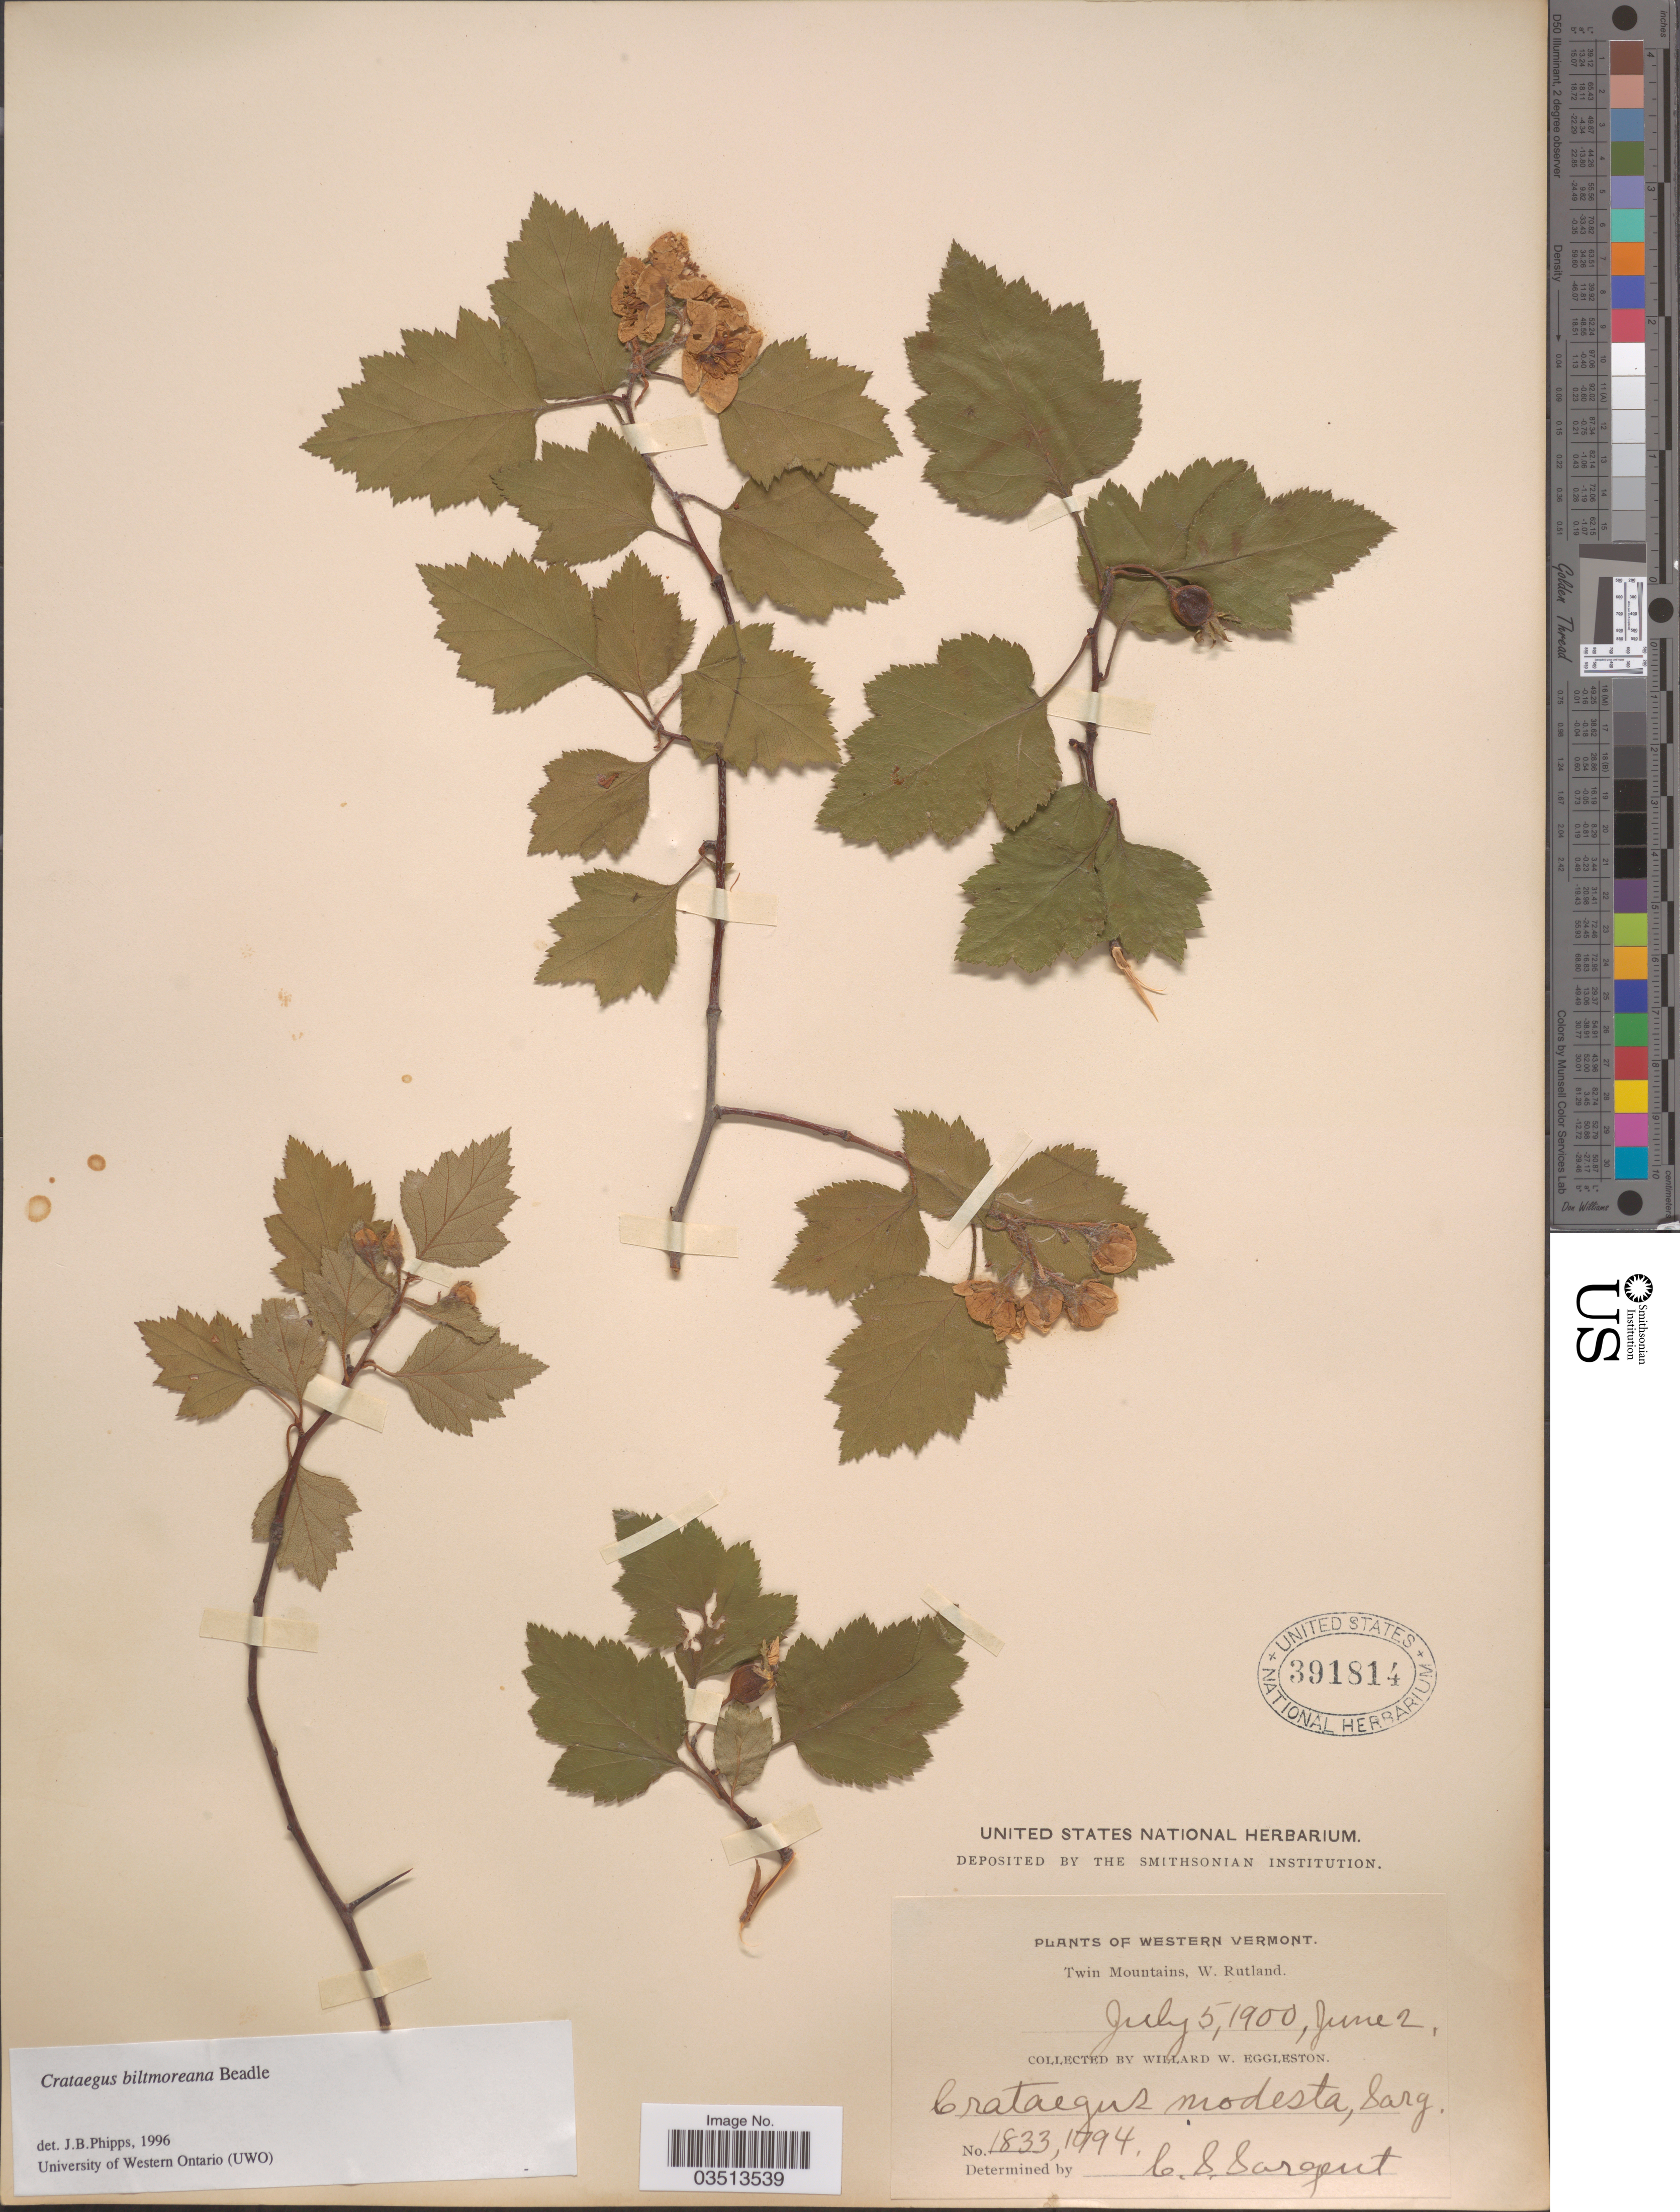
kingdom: Plantae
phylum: Tracheophyta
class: Magnoliopsida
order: Rosales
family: Rosaceae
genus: Crataegus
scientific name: Crataegus biltmoreana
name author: Beadle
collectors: W. W. Eggleston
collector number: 1833/1794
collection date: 1900-06-02/1900-07-05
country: United States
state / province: Vermont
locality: Western Vermont. Twin Mountains, W. Rutland.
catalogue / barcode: US 391814